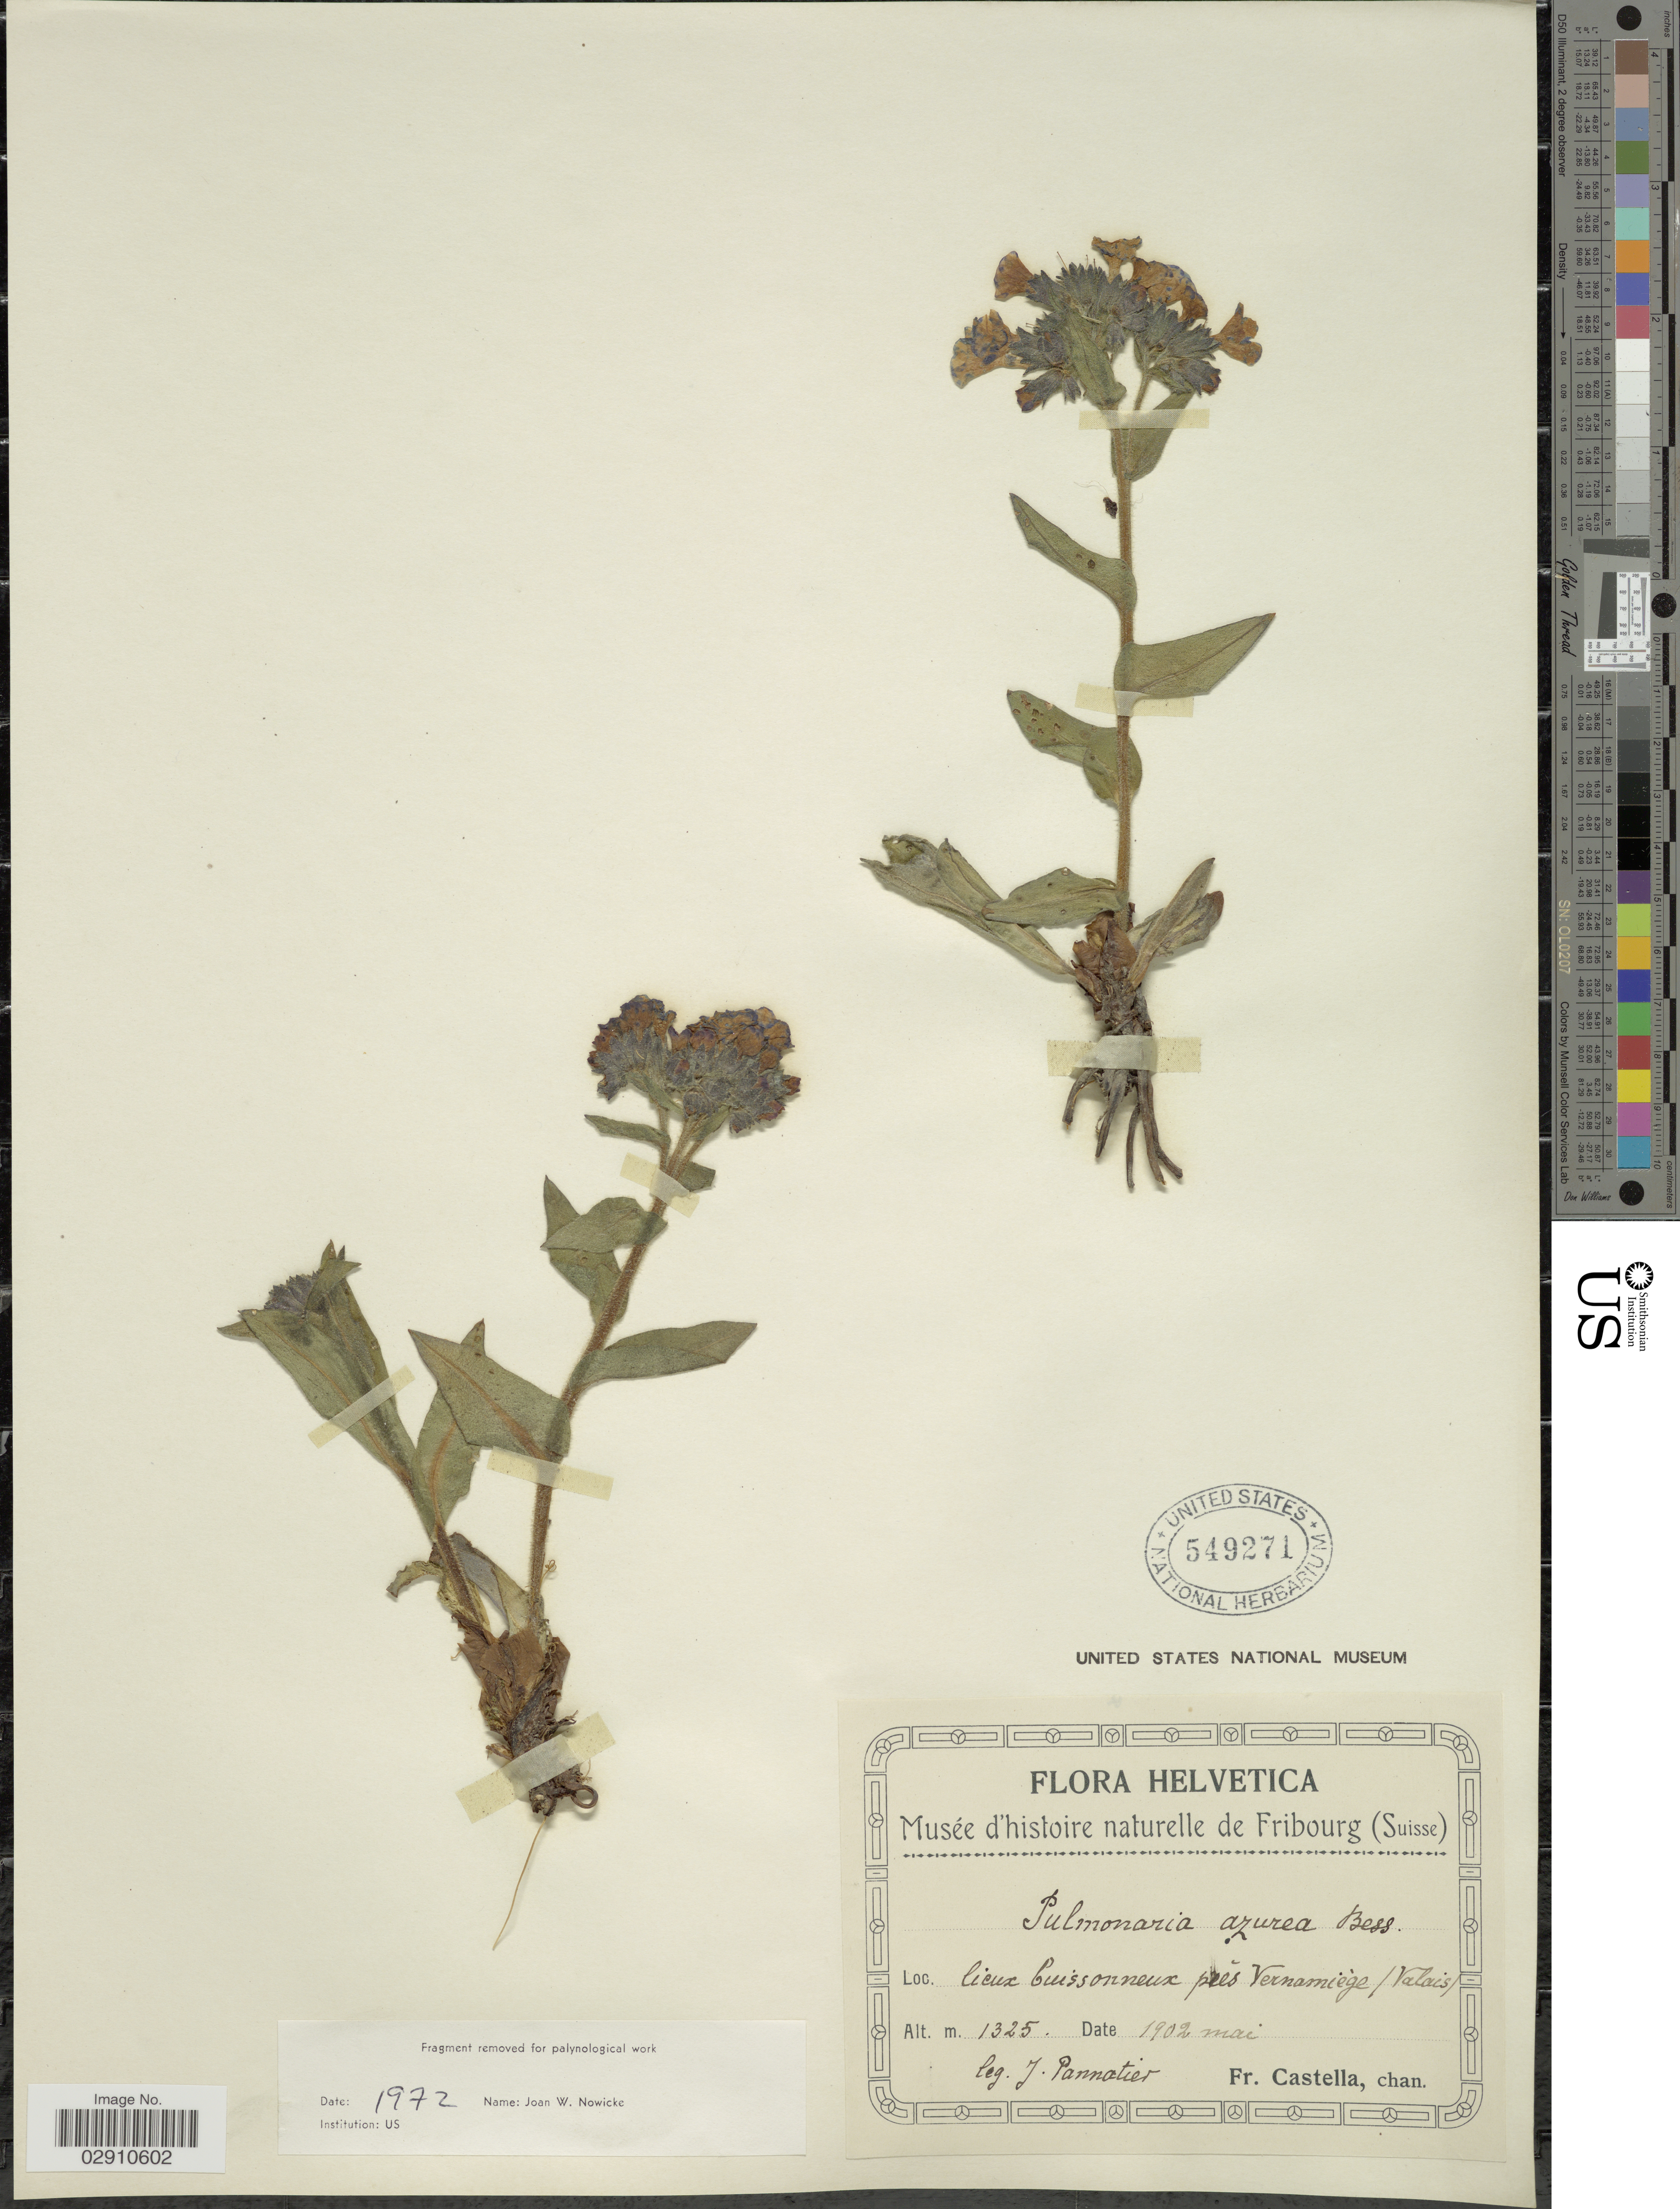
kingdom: Plantae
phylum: Tracheophyta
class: Magnoliopsida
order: Boraginales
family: Boraginaceae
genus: Pulmonaria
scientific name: Pulmonaria azurea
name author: Besser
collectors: J. Pannatier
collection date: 1902-05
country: Switzerland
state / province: Valais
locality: Helvetica. Lieux buissonneux près Vernamiège (Valais).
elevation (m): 1325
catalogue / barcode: US 549271